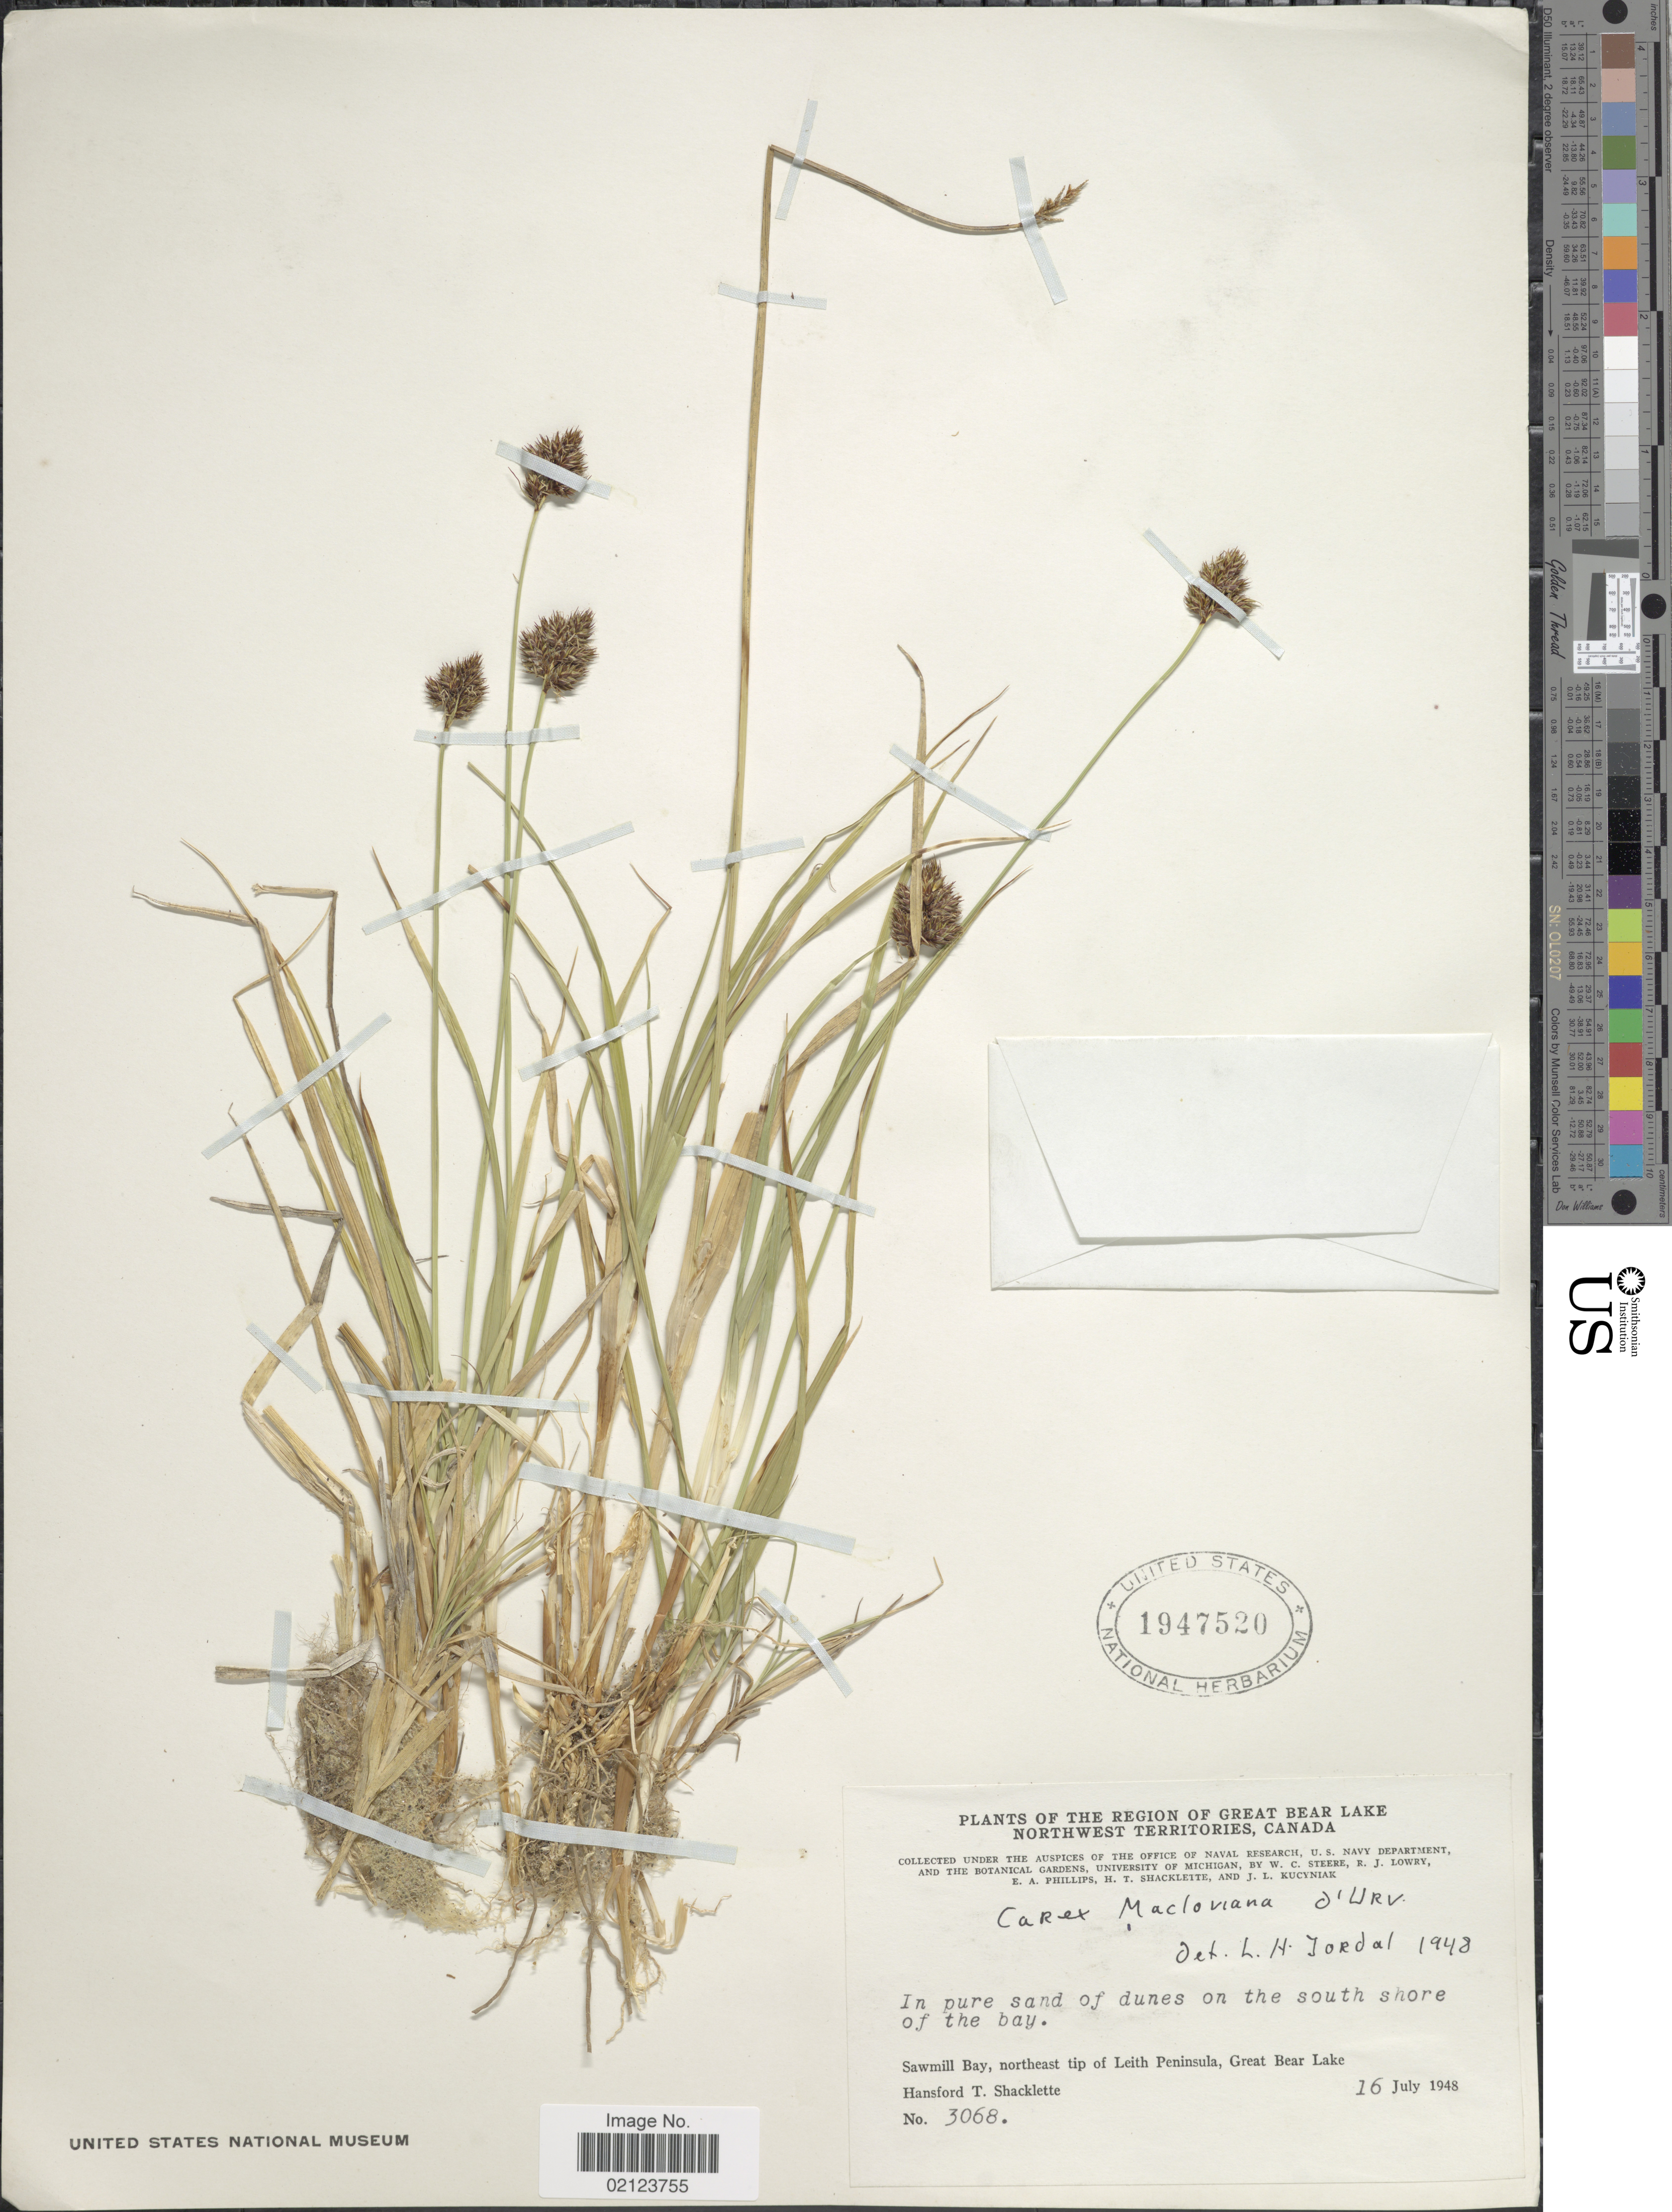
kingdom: Plantae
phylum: Tracheophyta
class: Liliopsida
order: Poales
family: Cyperaceae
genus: Carex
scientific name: Carex macloviana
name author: d'Urv.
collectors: H. Shacklette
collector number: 3068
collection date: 1948-07-16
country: Canada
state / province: Northwest Territories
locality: Region of Great Bear Lake. Northwest Territories, Canada. In pure sand of dunes on the south shore of the bay. Sawmill Bay, northeast tip of Leith Peninsula, Great Bear Lake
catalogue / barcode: US 1947520